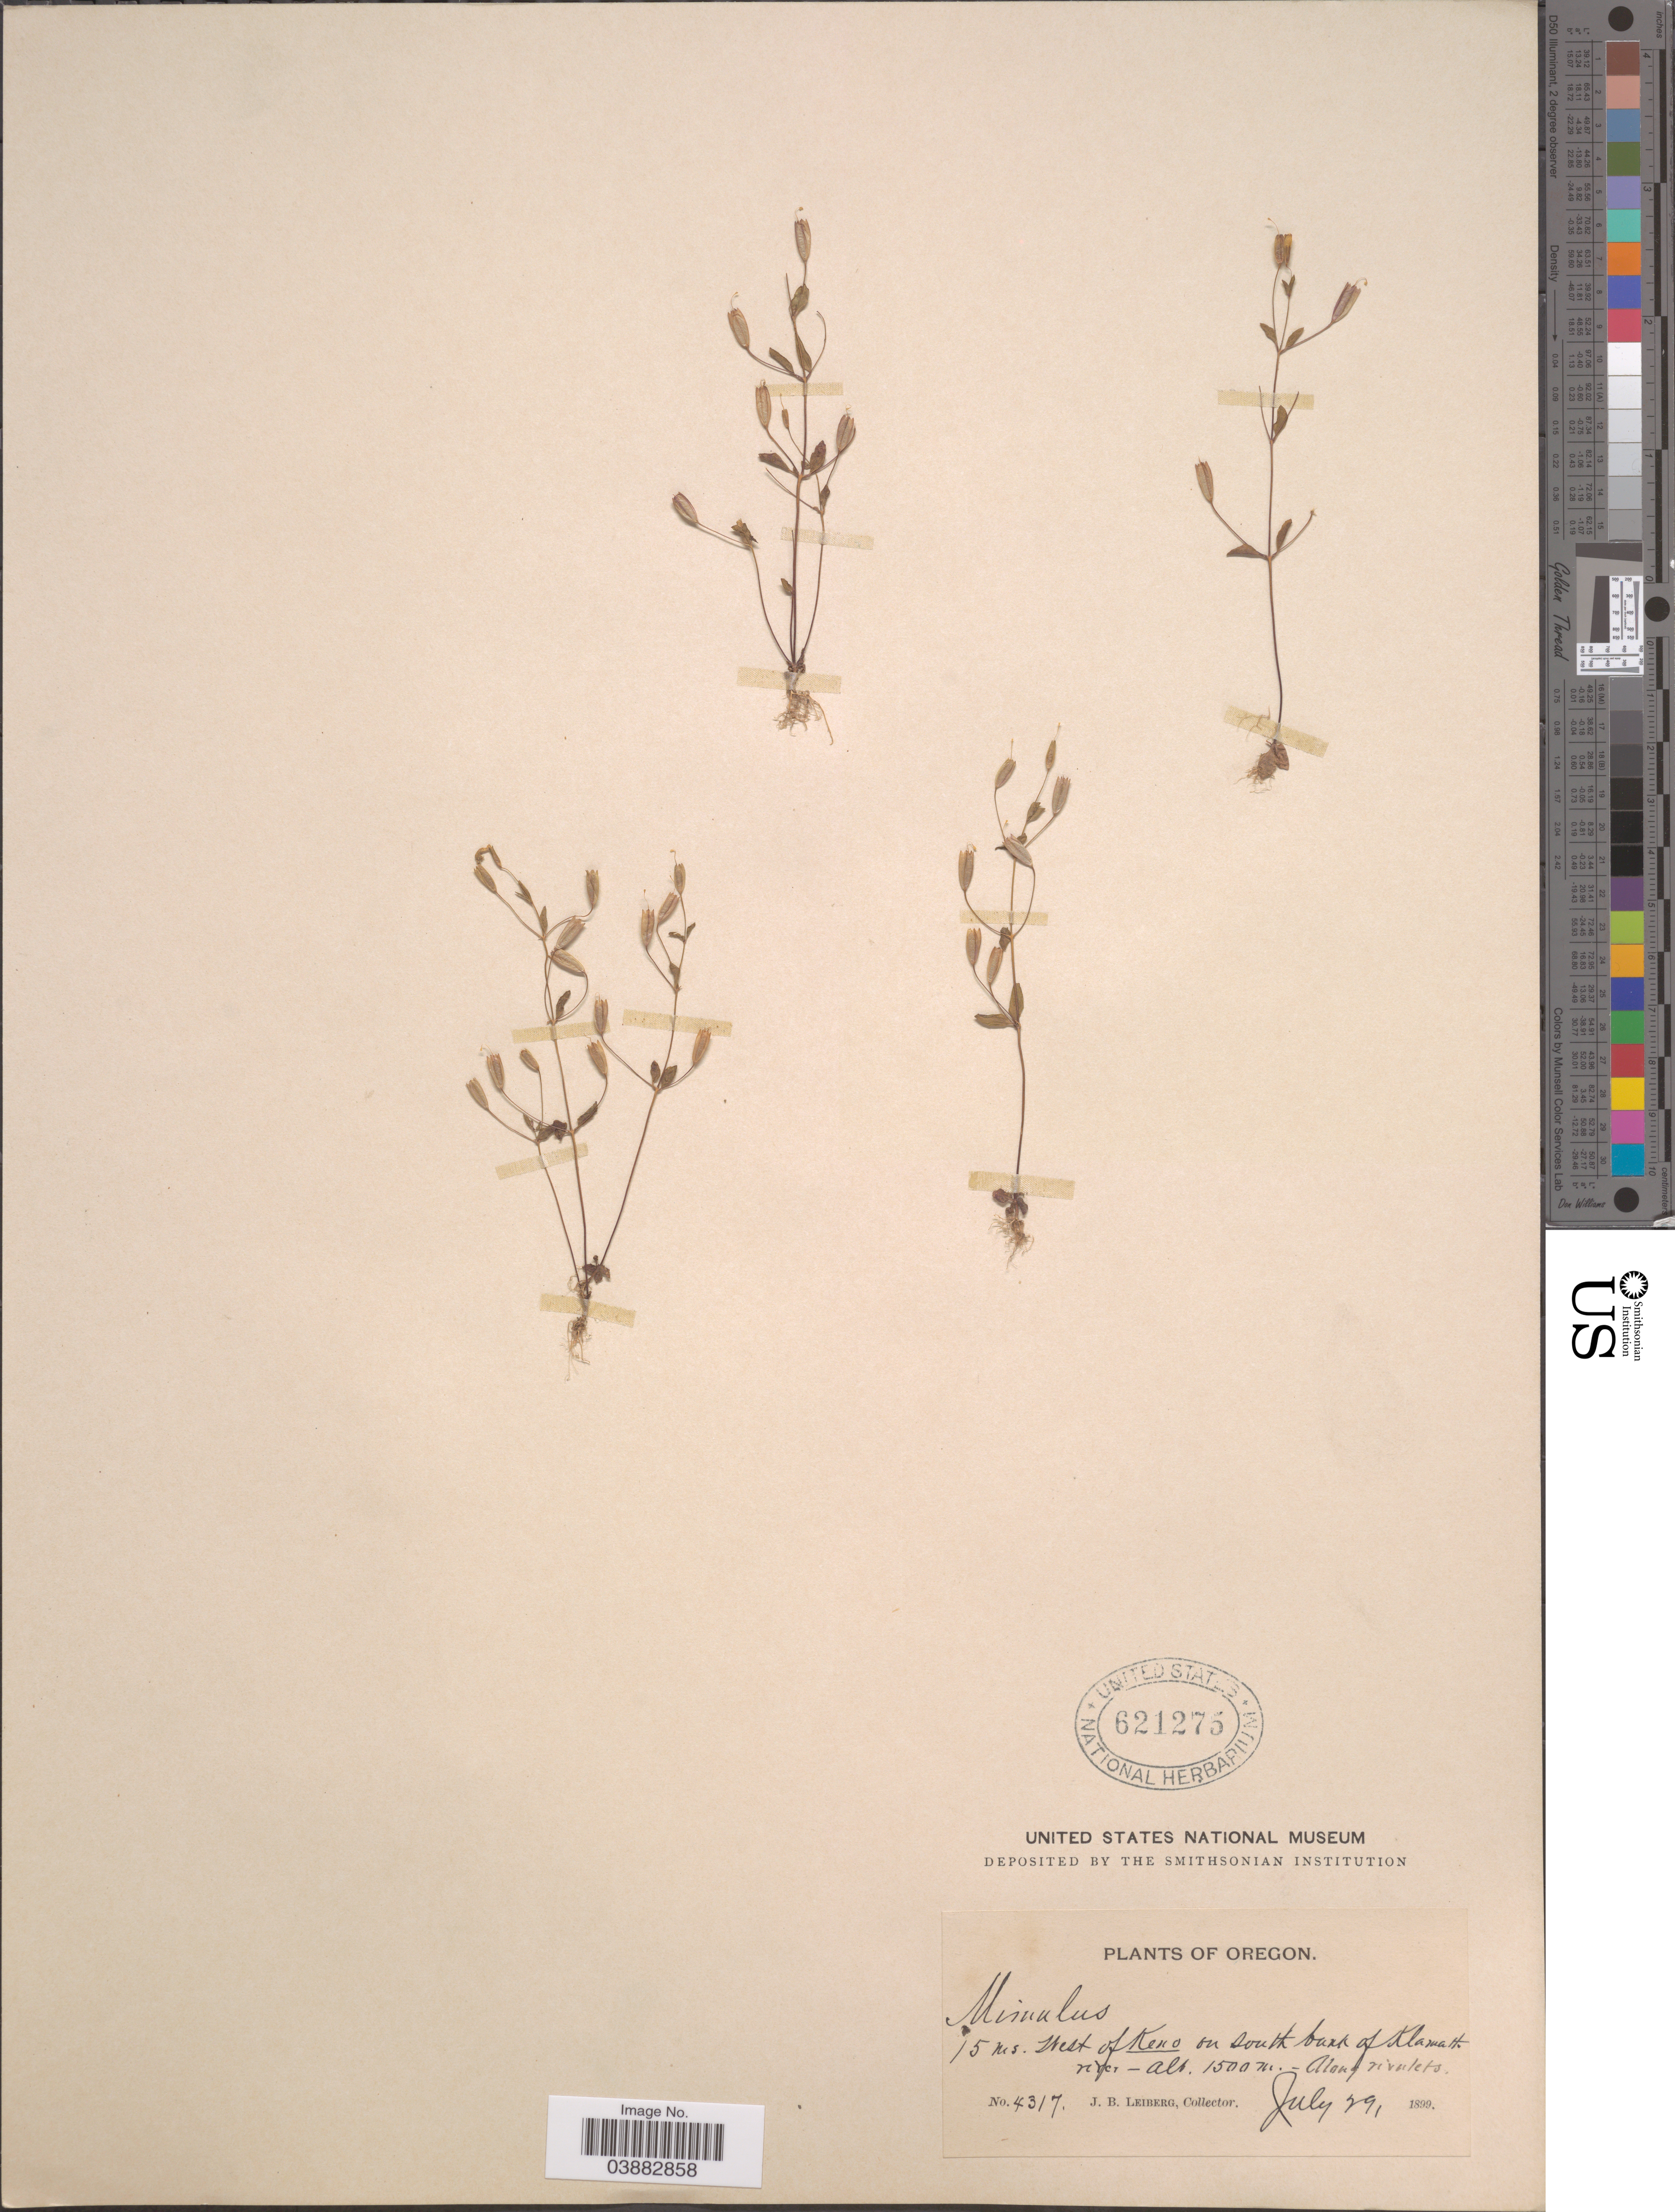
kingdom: Plantae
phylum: Tracheophyta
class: Magnoliopsida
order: Lamiales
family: Phrymaceae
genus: Mimulus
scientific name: Mimulus rubellus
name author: A. Gray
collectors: J. B. Leiberg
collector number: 4317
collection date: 1899-07-29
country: United States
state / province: Oregon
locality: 15 ms. West of Keno on south bank of Klamath.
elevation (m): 1500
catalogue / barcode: US 621275